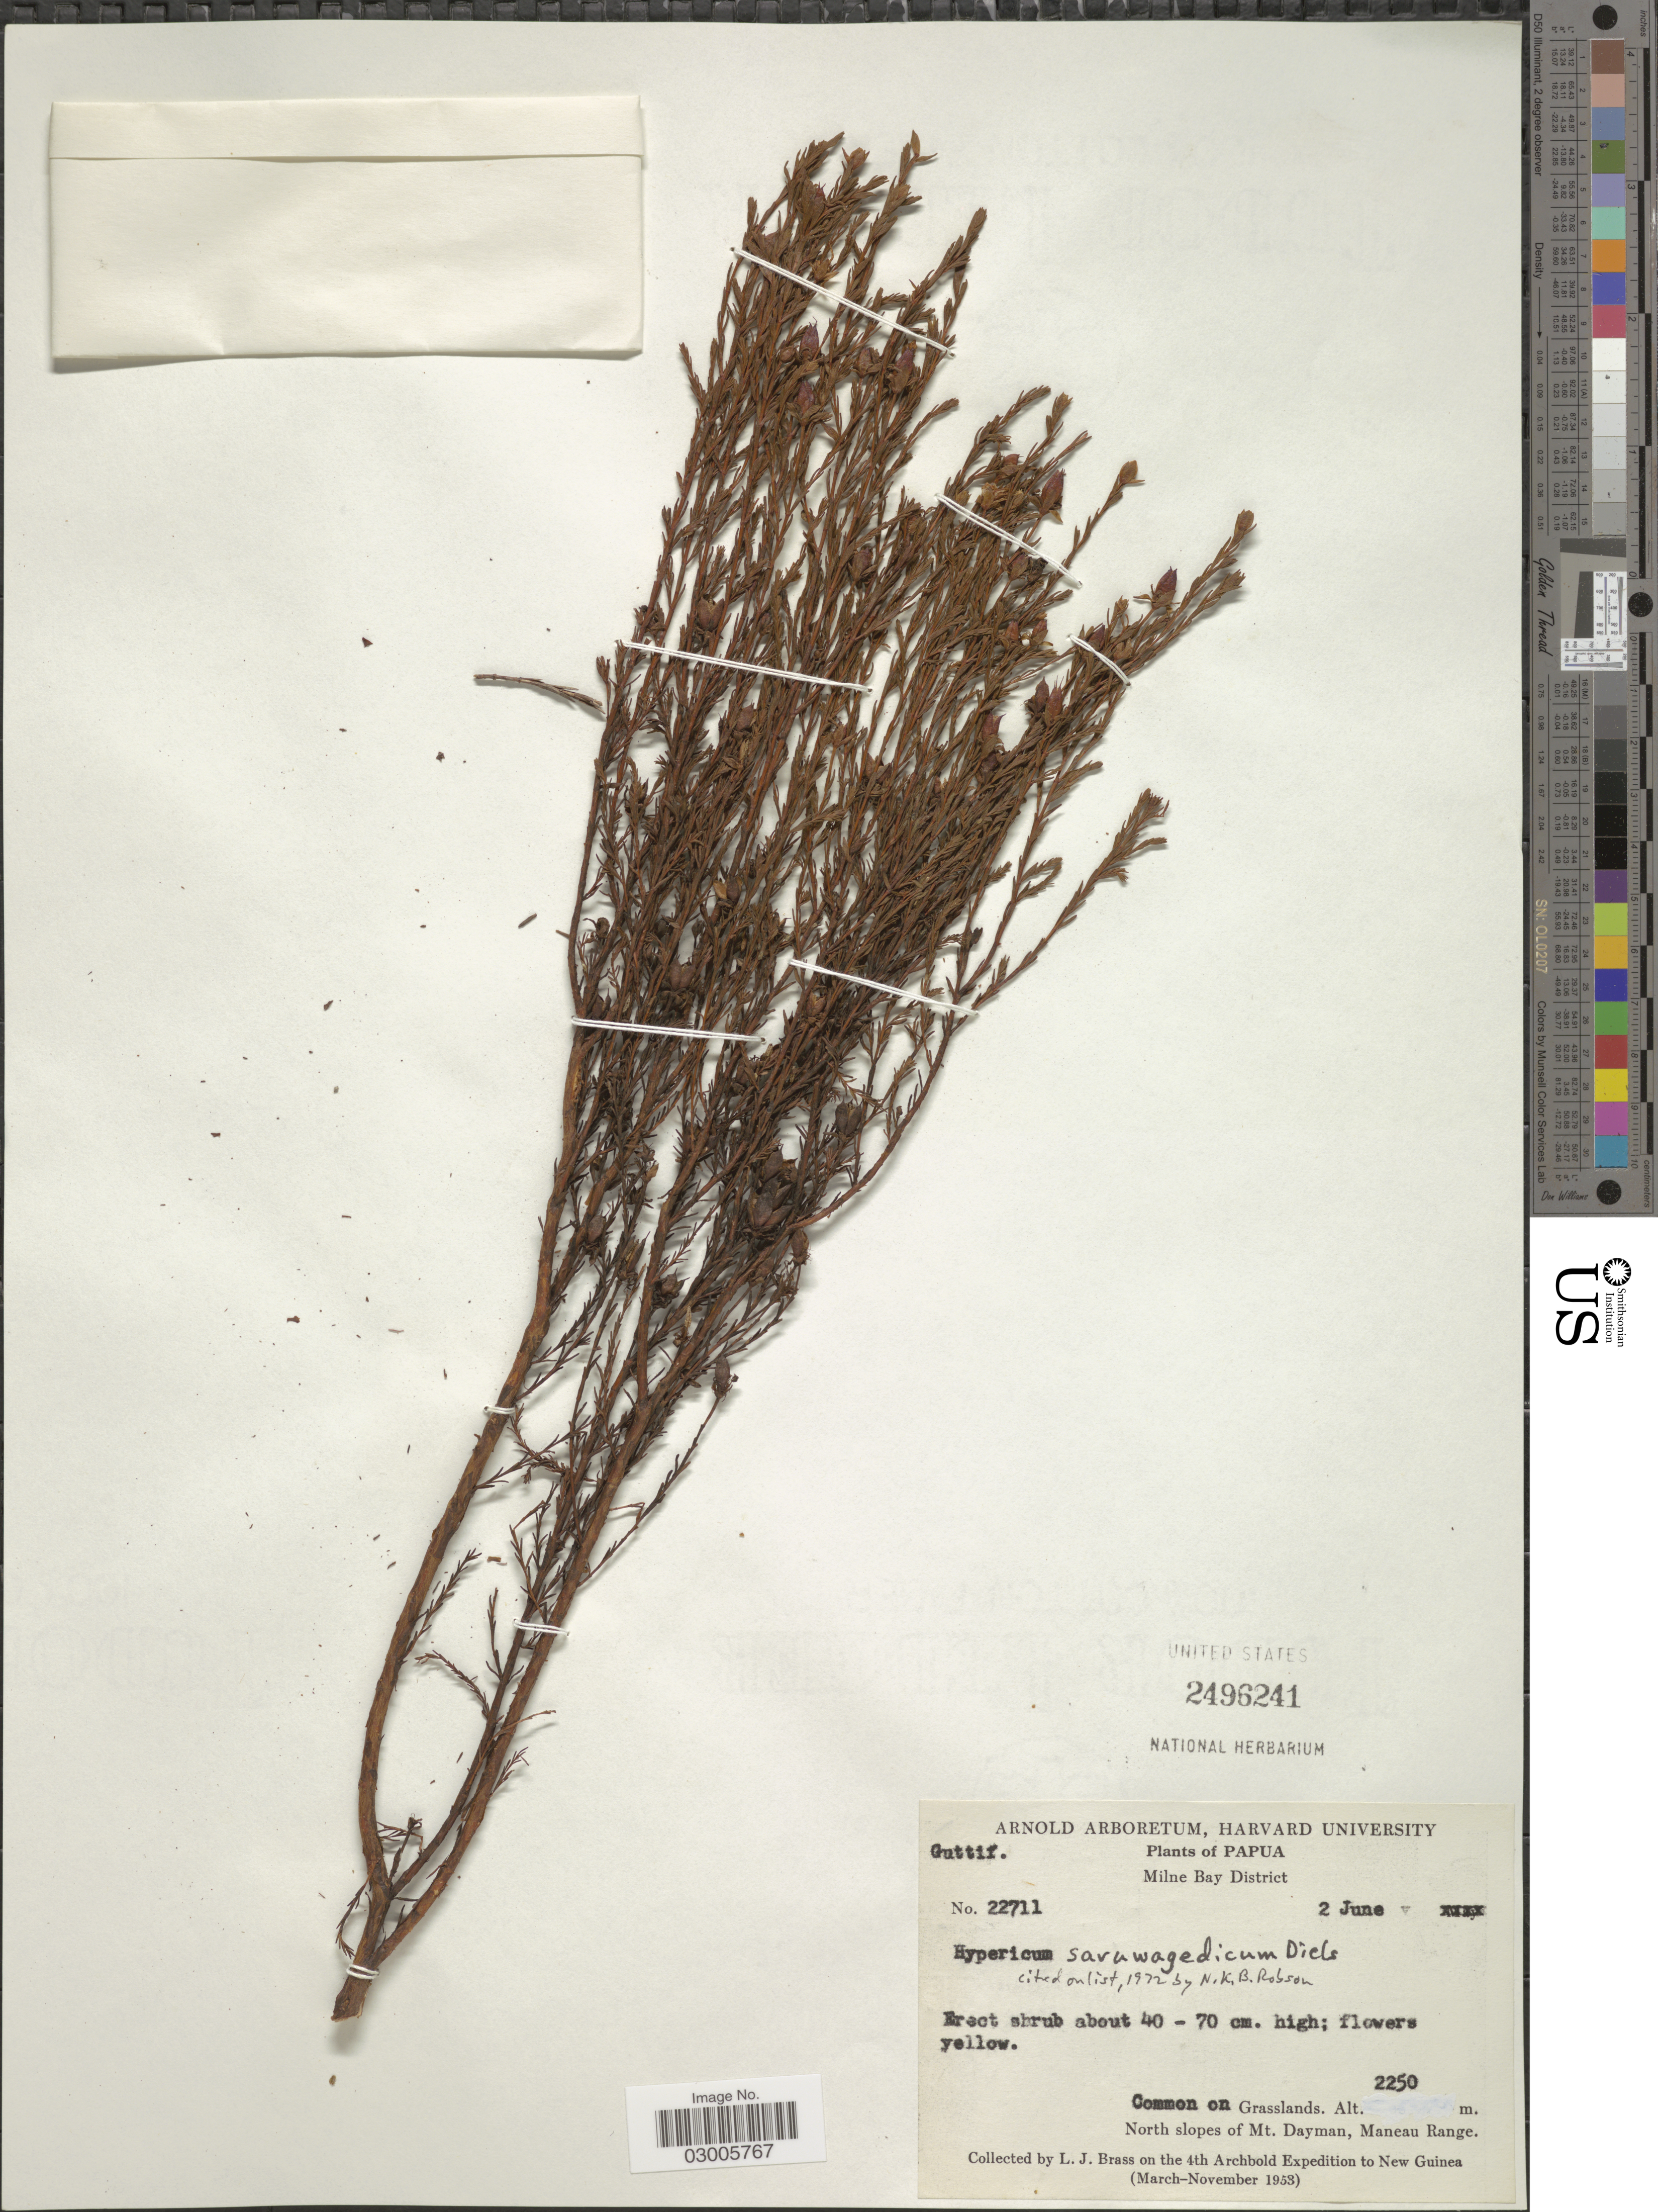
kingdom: Plantae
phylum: Tracheophyta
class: Magnoliopsida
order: Malpighiales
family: Hypericaceae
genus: Hypericum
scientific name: Hypericum saruwagedicum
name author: Diels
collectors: L. J. Brass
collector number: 22711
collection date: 1953-06-02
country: Papua New Guinea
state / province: Milne Bay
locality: Papua, Milne Bay District, North slopes of Mt. Dayman, Maneau Range.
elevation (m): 2250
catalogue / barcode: US 2496241